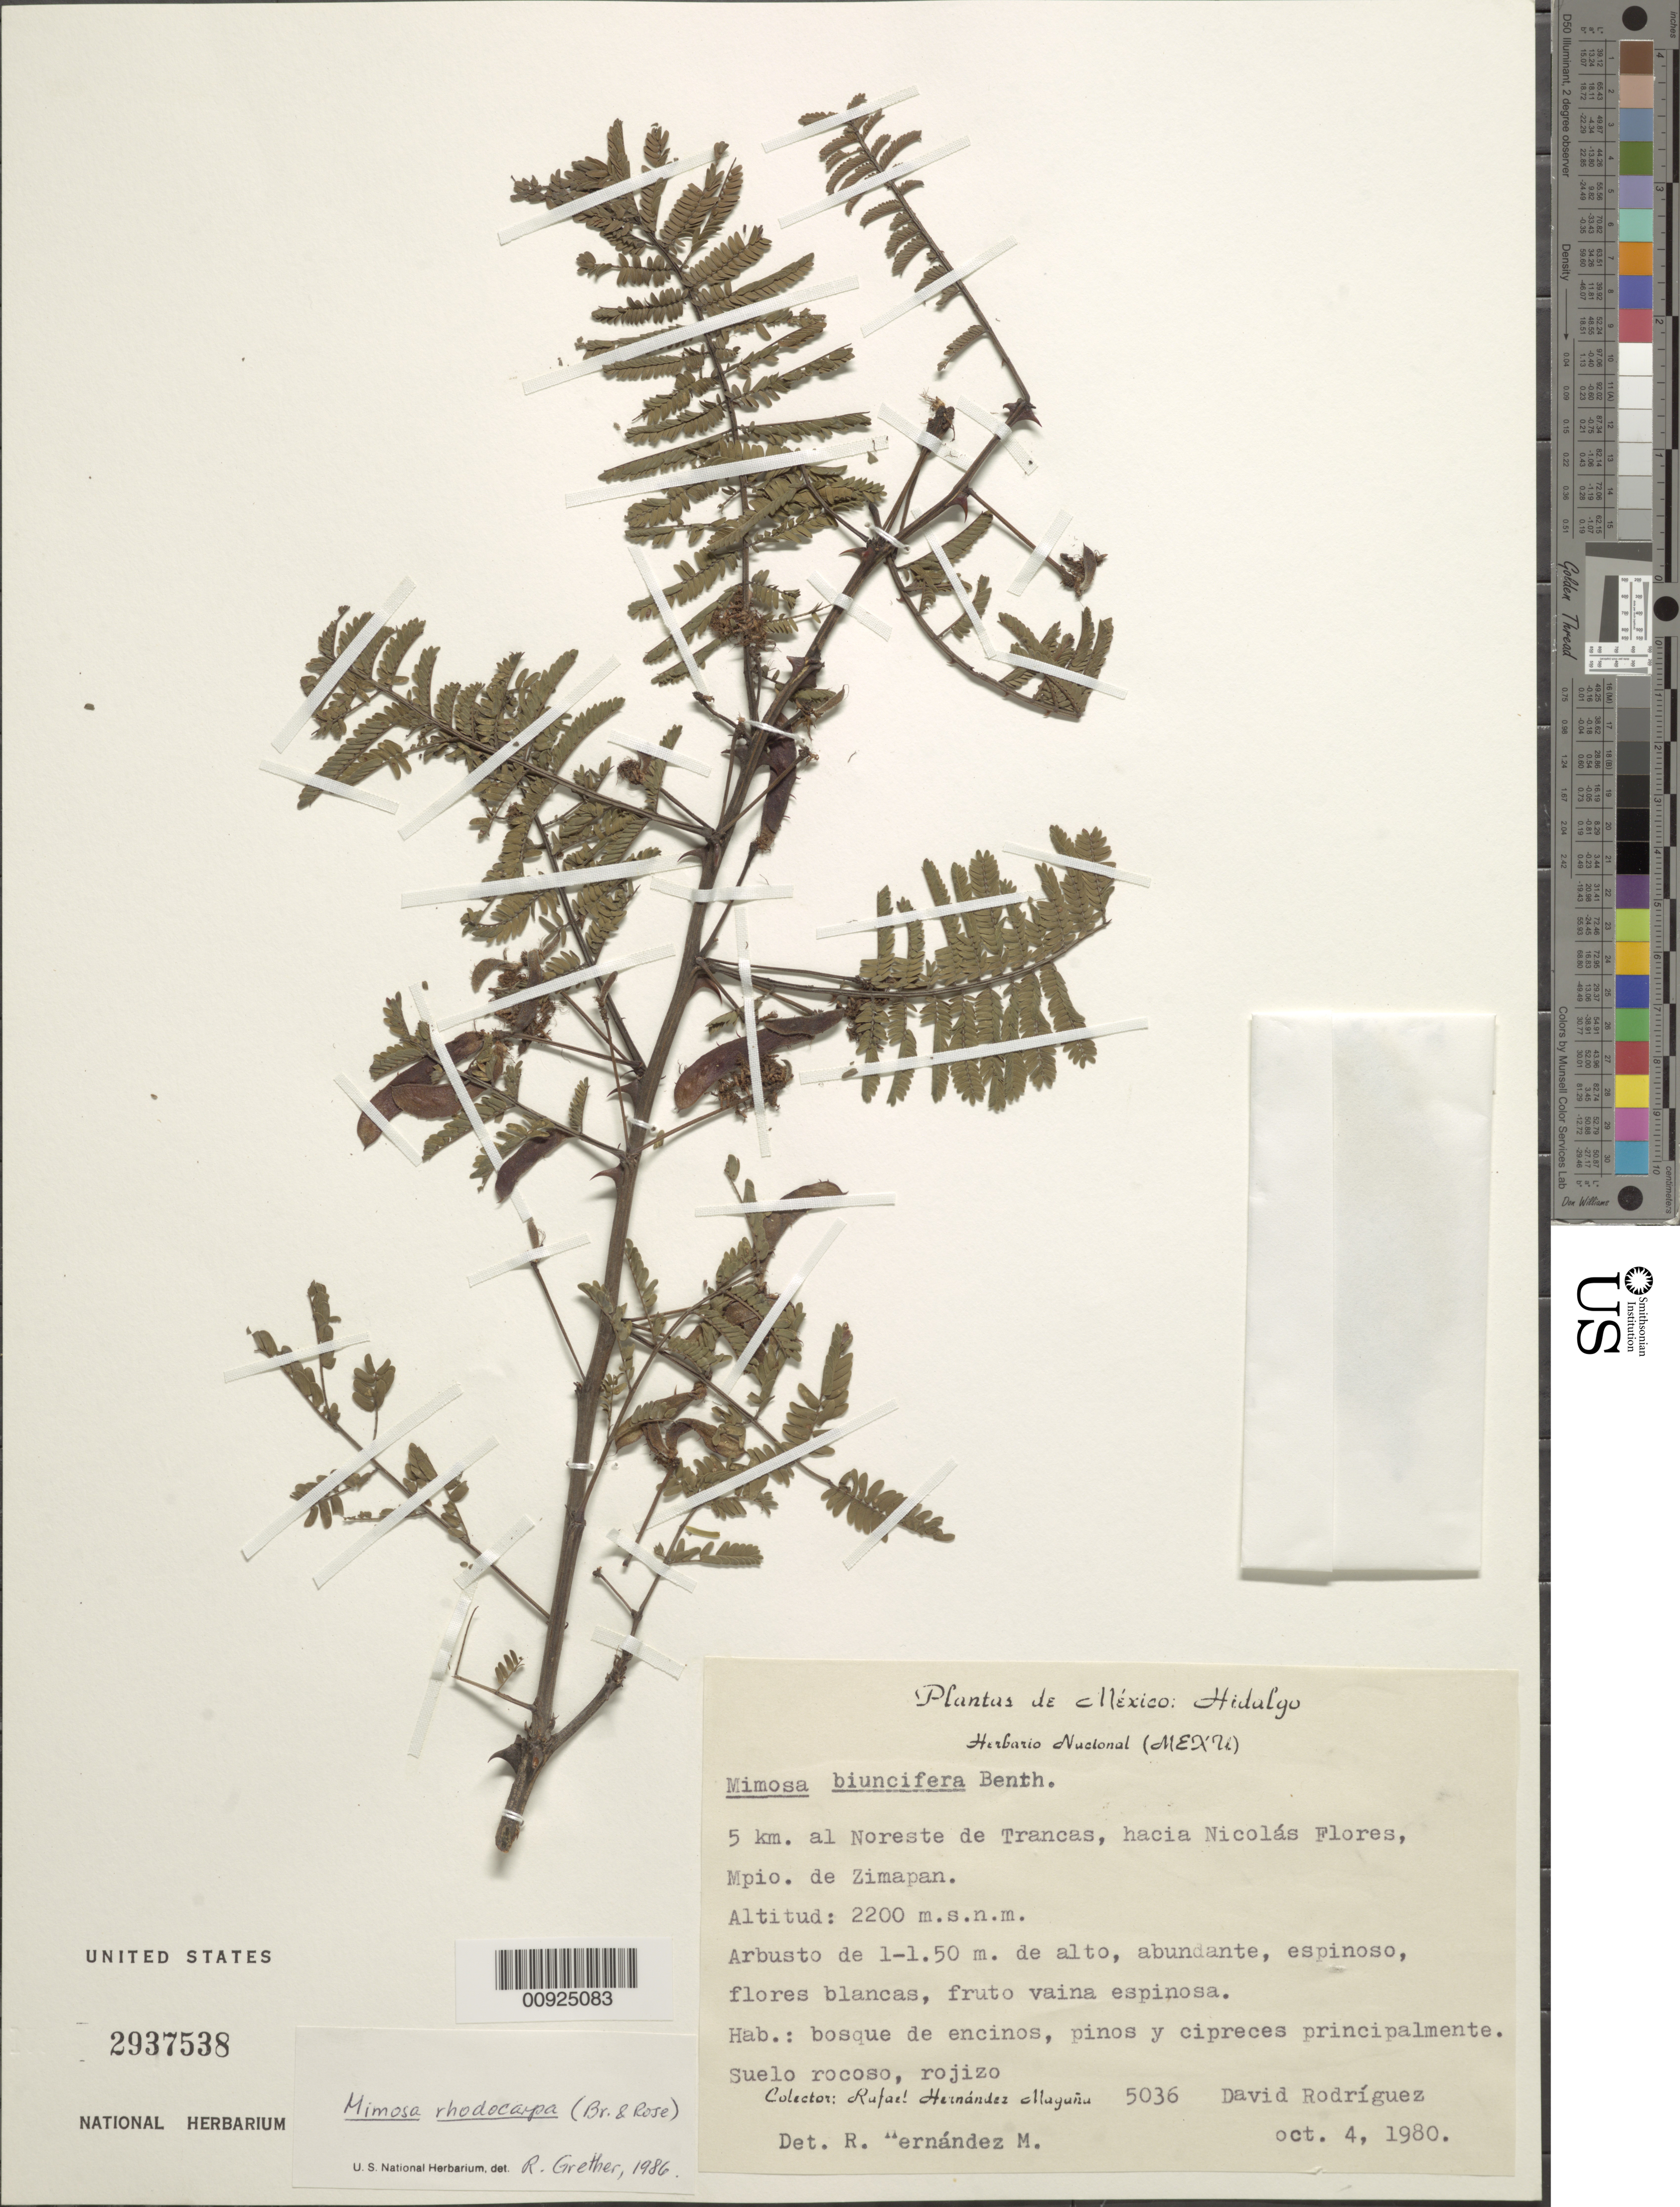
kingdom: Plantae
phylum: Tracheophyta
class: Magnoliopsida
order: Fabales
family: Fabaceae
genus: Mimosa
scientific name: Mimosa rhodocarpa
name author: (Britton) R. Grether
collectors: R. M. Hernandez & D. Rodriguez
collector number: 5036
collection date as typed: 04 Oct 1980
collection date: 1980-10-04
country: Mexico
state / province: Hidalgo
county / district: Zimapán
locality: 5 km. al Noreste de Trancas, hacia Nicolás Flores, Mpio. de Zimapán, Hidalgo.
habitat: Bosque de encinos, pinos y cipreces principalmente. Suelo rocoso, rojizo.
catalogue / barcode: US 2937538